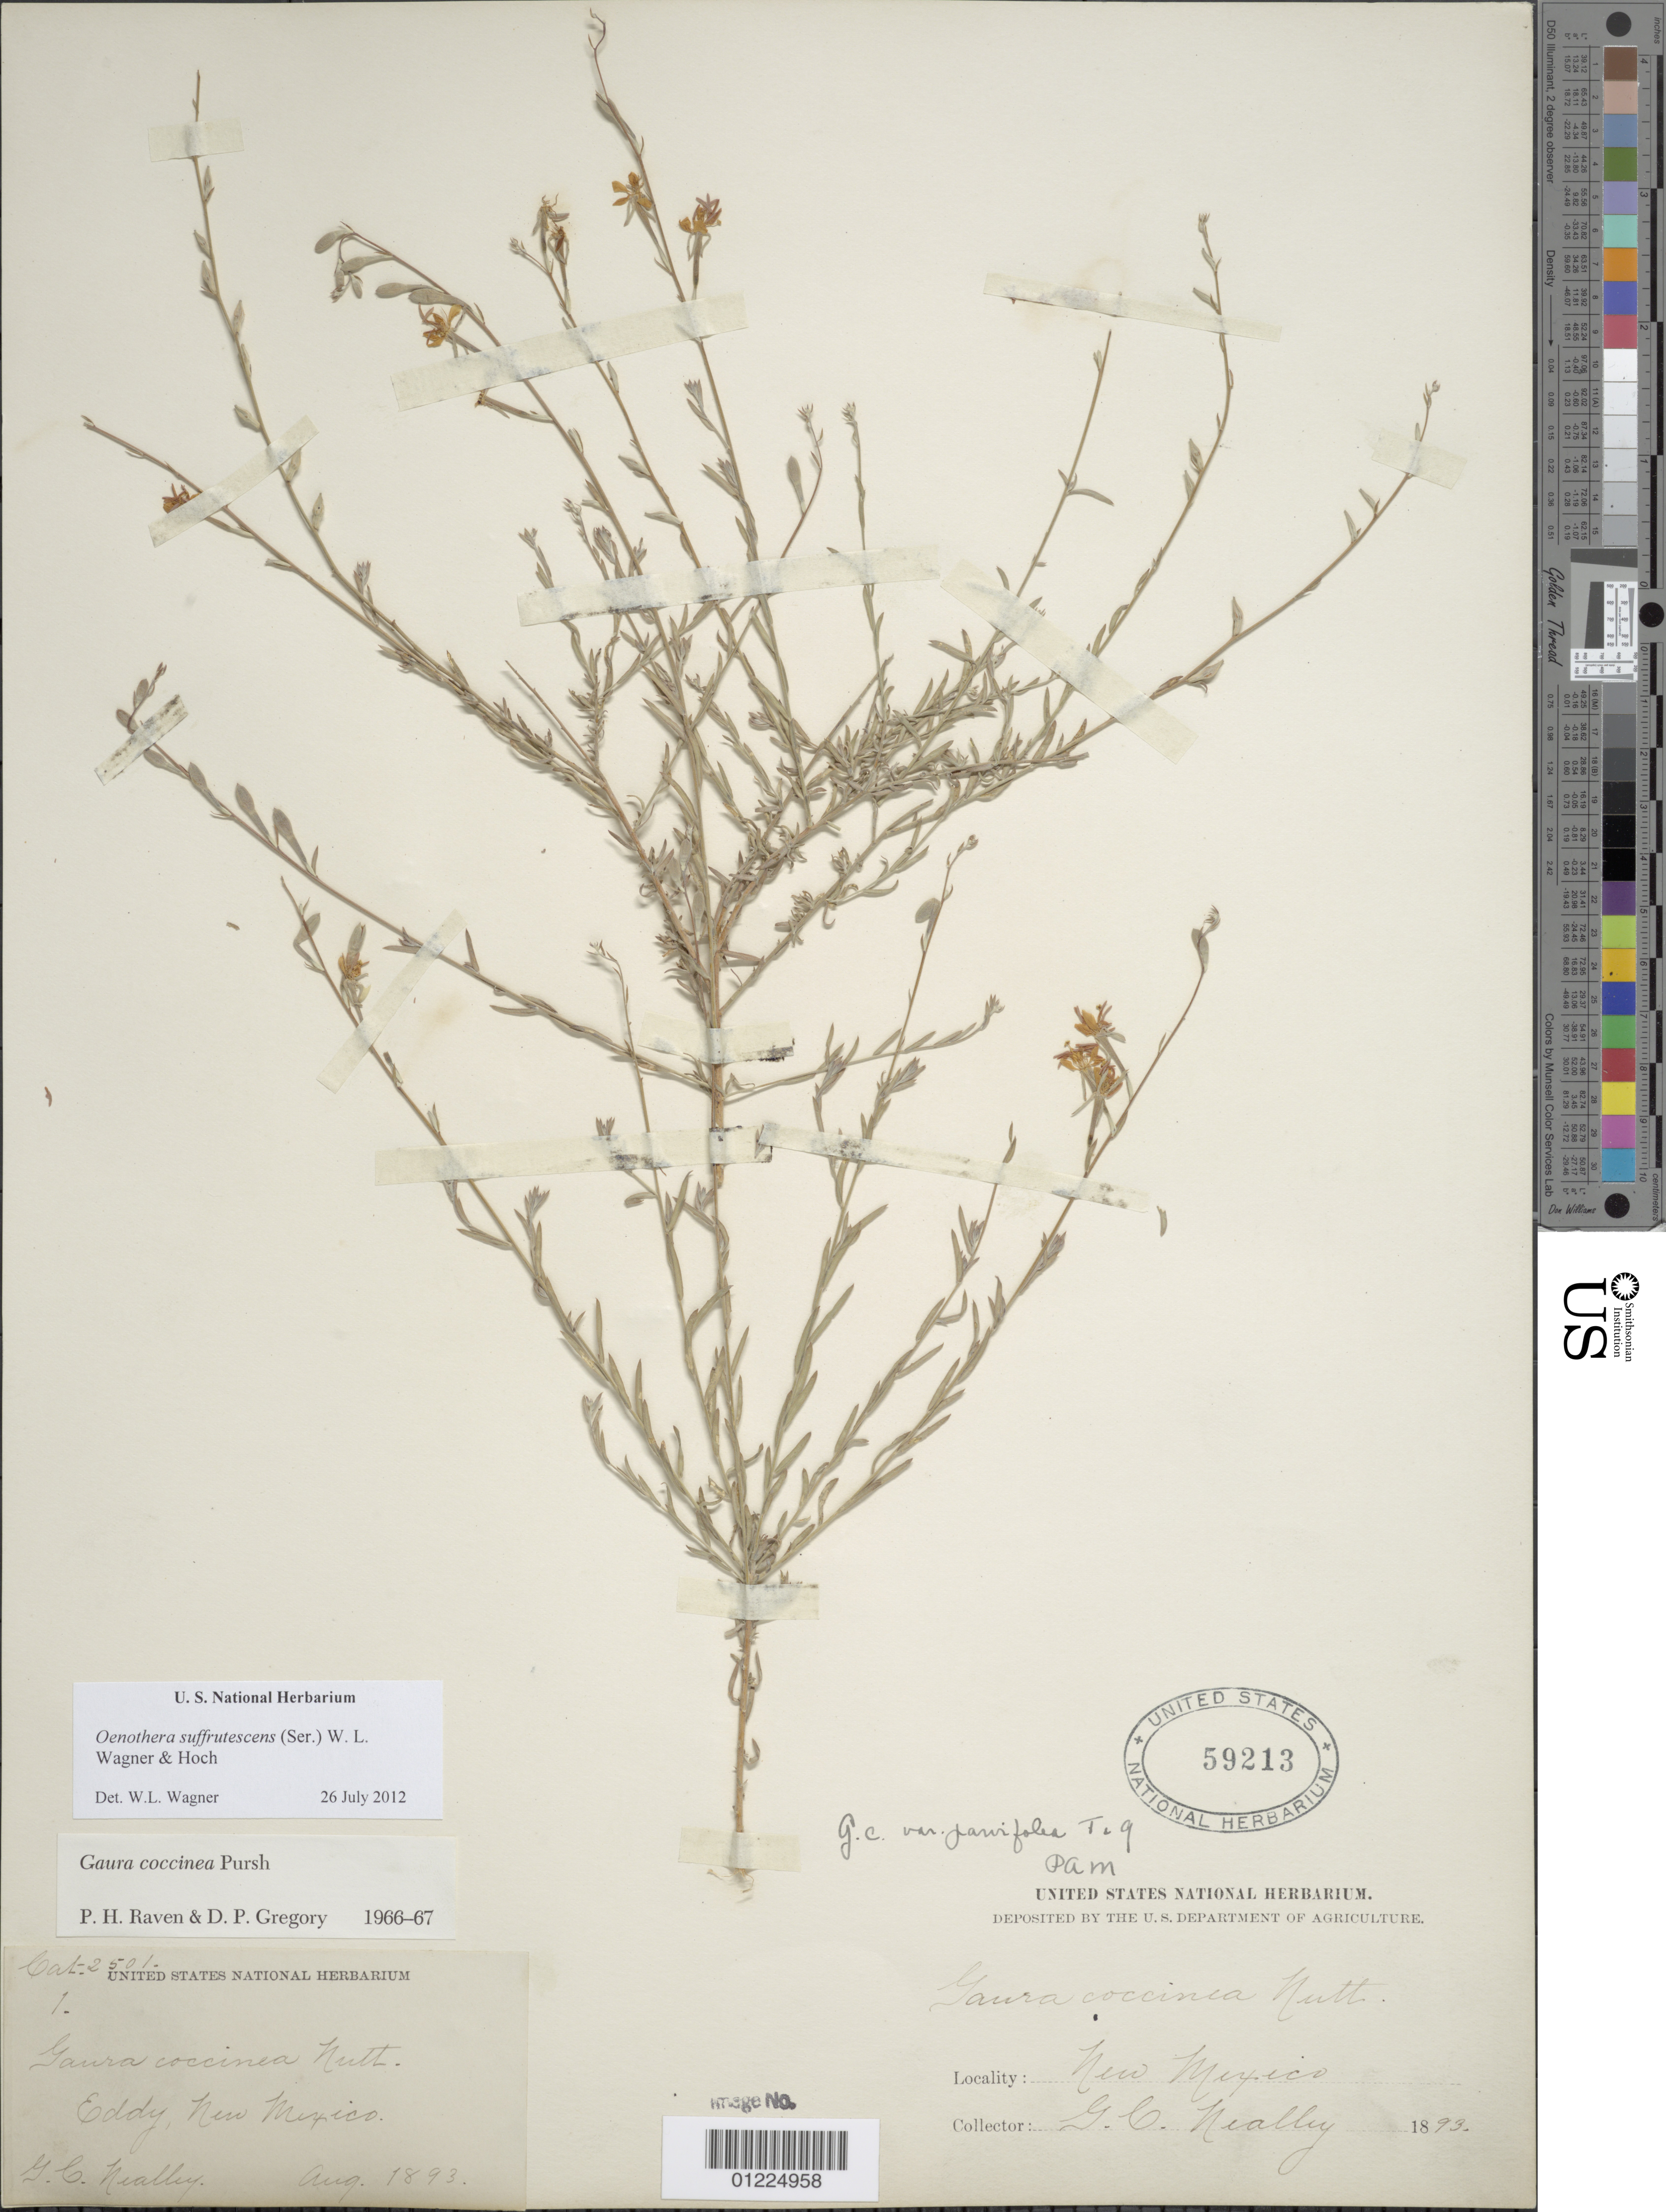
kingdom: Plantae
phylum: Tracheophyta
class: Magnoliopsida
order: Myrtales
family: Onagraceae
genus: Oenothera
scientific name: Oenothera suffrutescens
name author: (Ser.) W.L. Wagner & Hoch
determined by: Wagner, W. L., (BOT), Smithsonian Institution - National Museum of Natural History (UNITED STATES)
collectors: G. C. Nealley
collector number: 2501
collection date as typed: Aug 1893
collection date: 1893-08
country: United States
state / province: New Mexico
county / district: Eddy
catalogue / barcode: US 59213